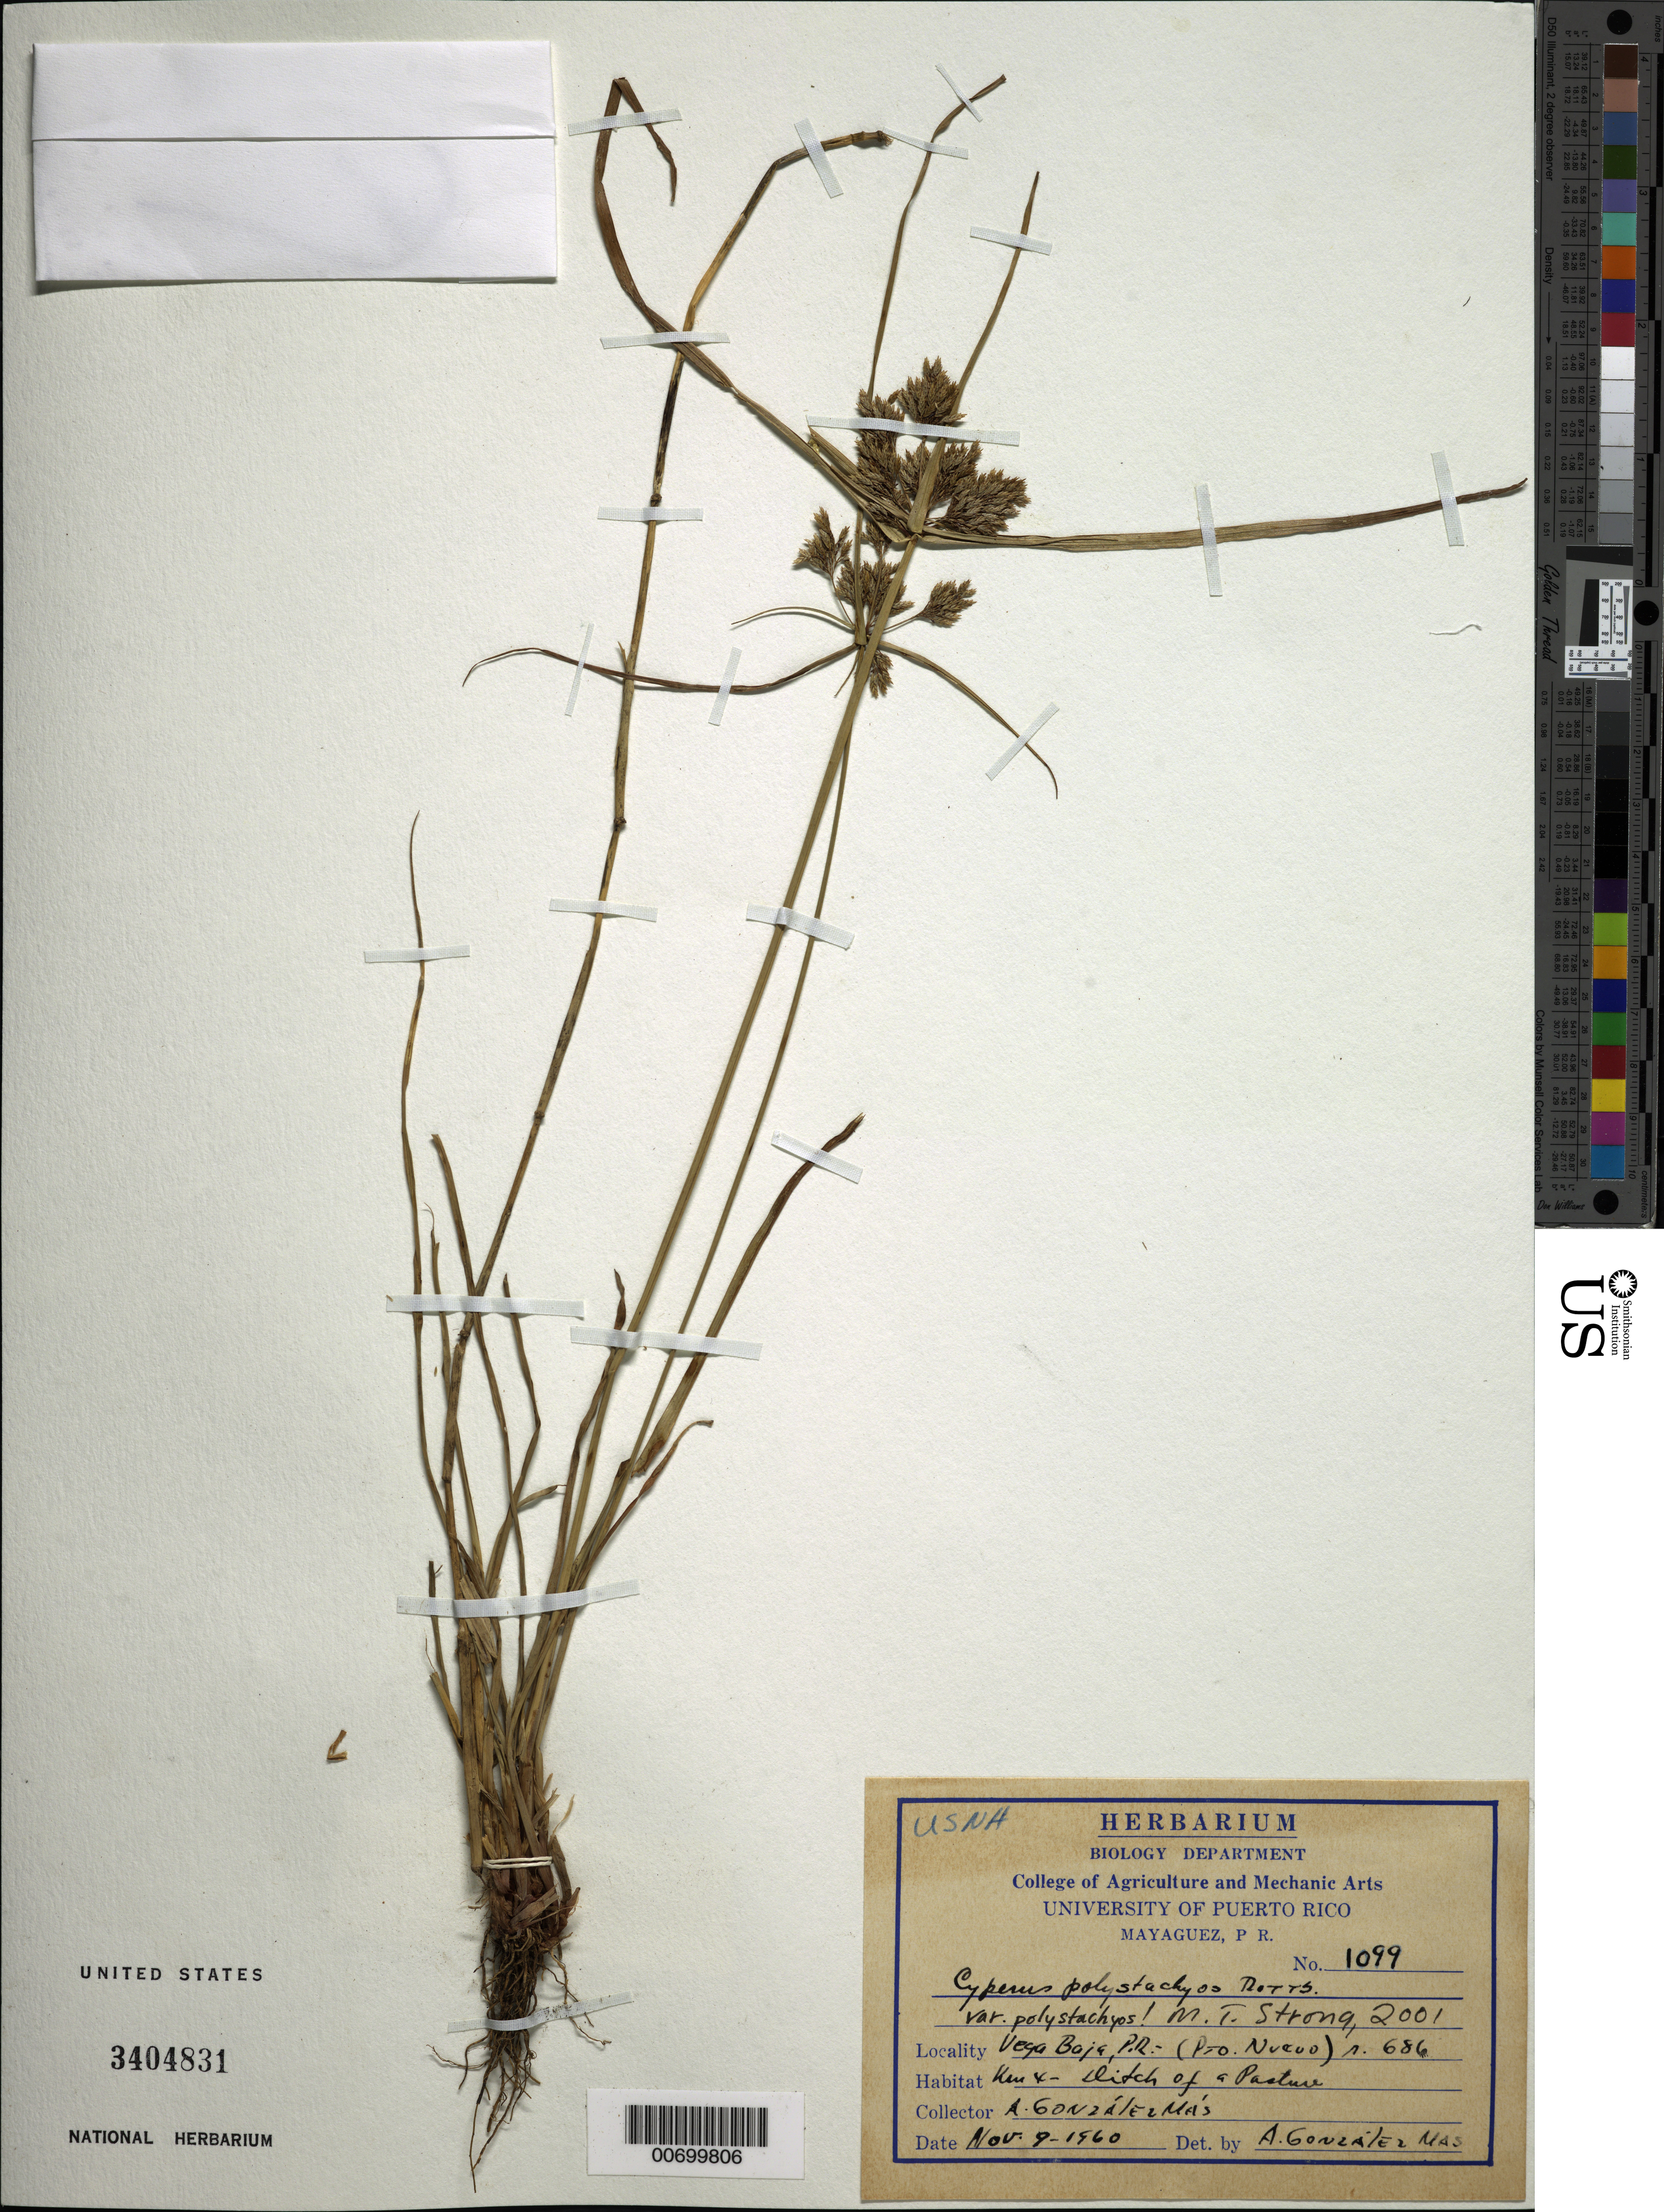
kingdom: Plantae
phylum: Tracheophyta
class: Liliopsida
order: Poales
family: Cyperaceae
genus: Cyperus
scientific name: Cyperus polystachyos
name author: Rottb.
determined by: Strong, M. T., (US), Smithsonian Institution - National Museum of Natural History (UNITED STATES)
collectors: A. González Más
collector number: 1099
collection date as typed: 09 Nov 1960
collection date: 1960-11-09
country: Puerto Rico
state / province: Vega Baja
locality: Vega Baja: Pto. Nuevo, Rd. 686, km 4.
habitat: Ditch of a pasture.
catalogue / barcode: US 3404831